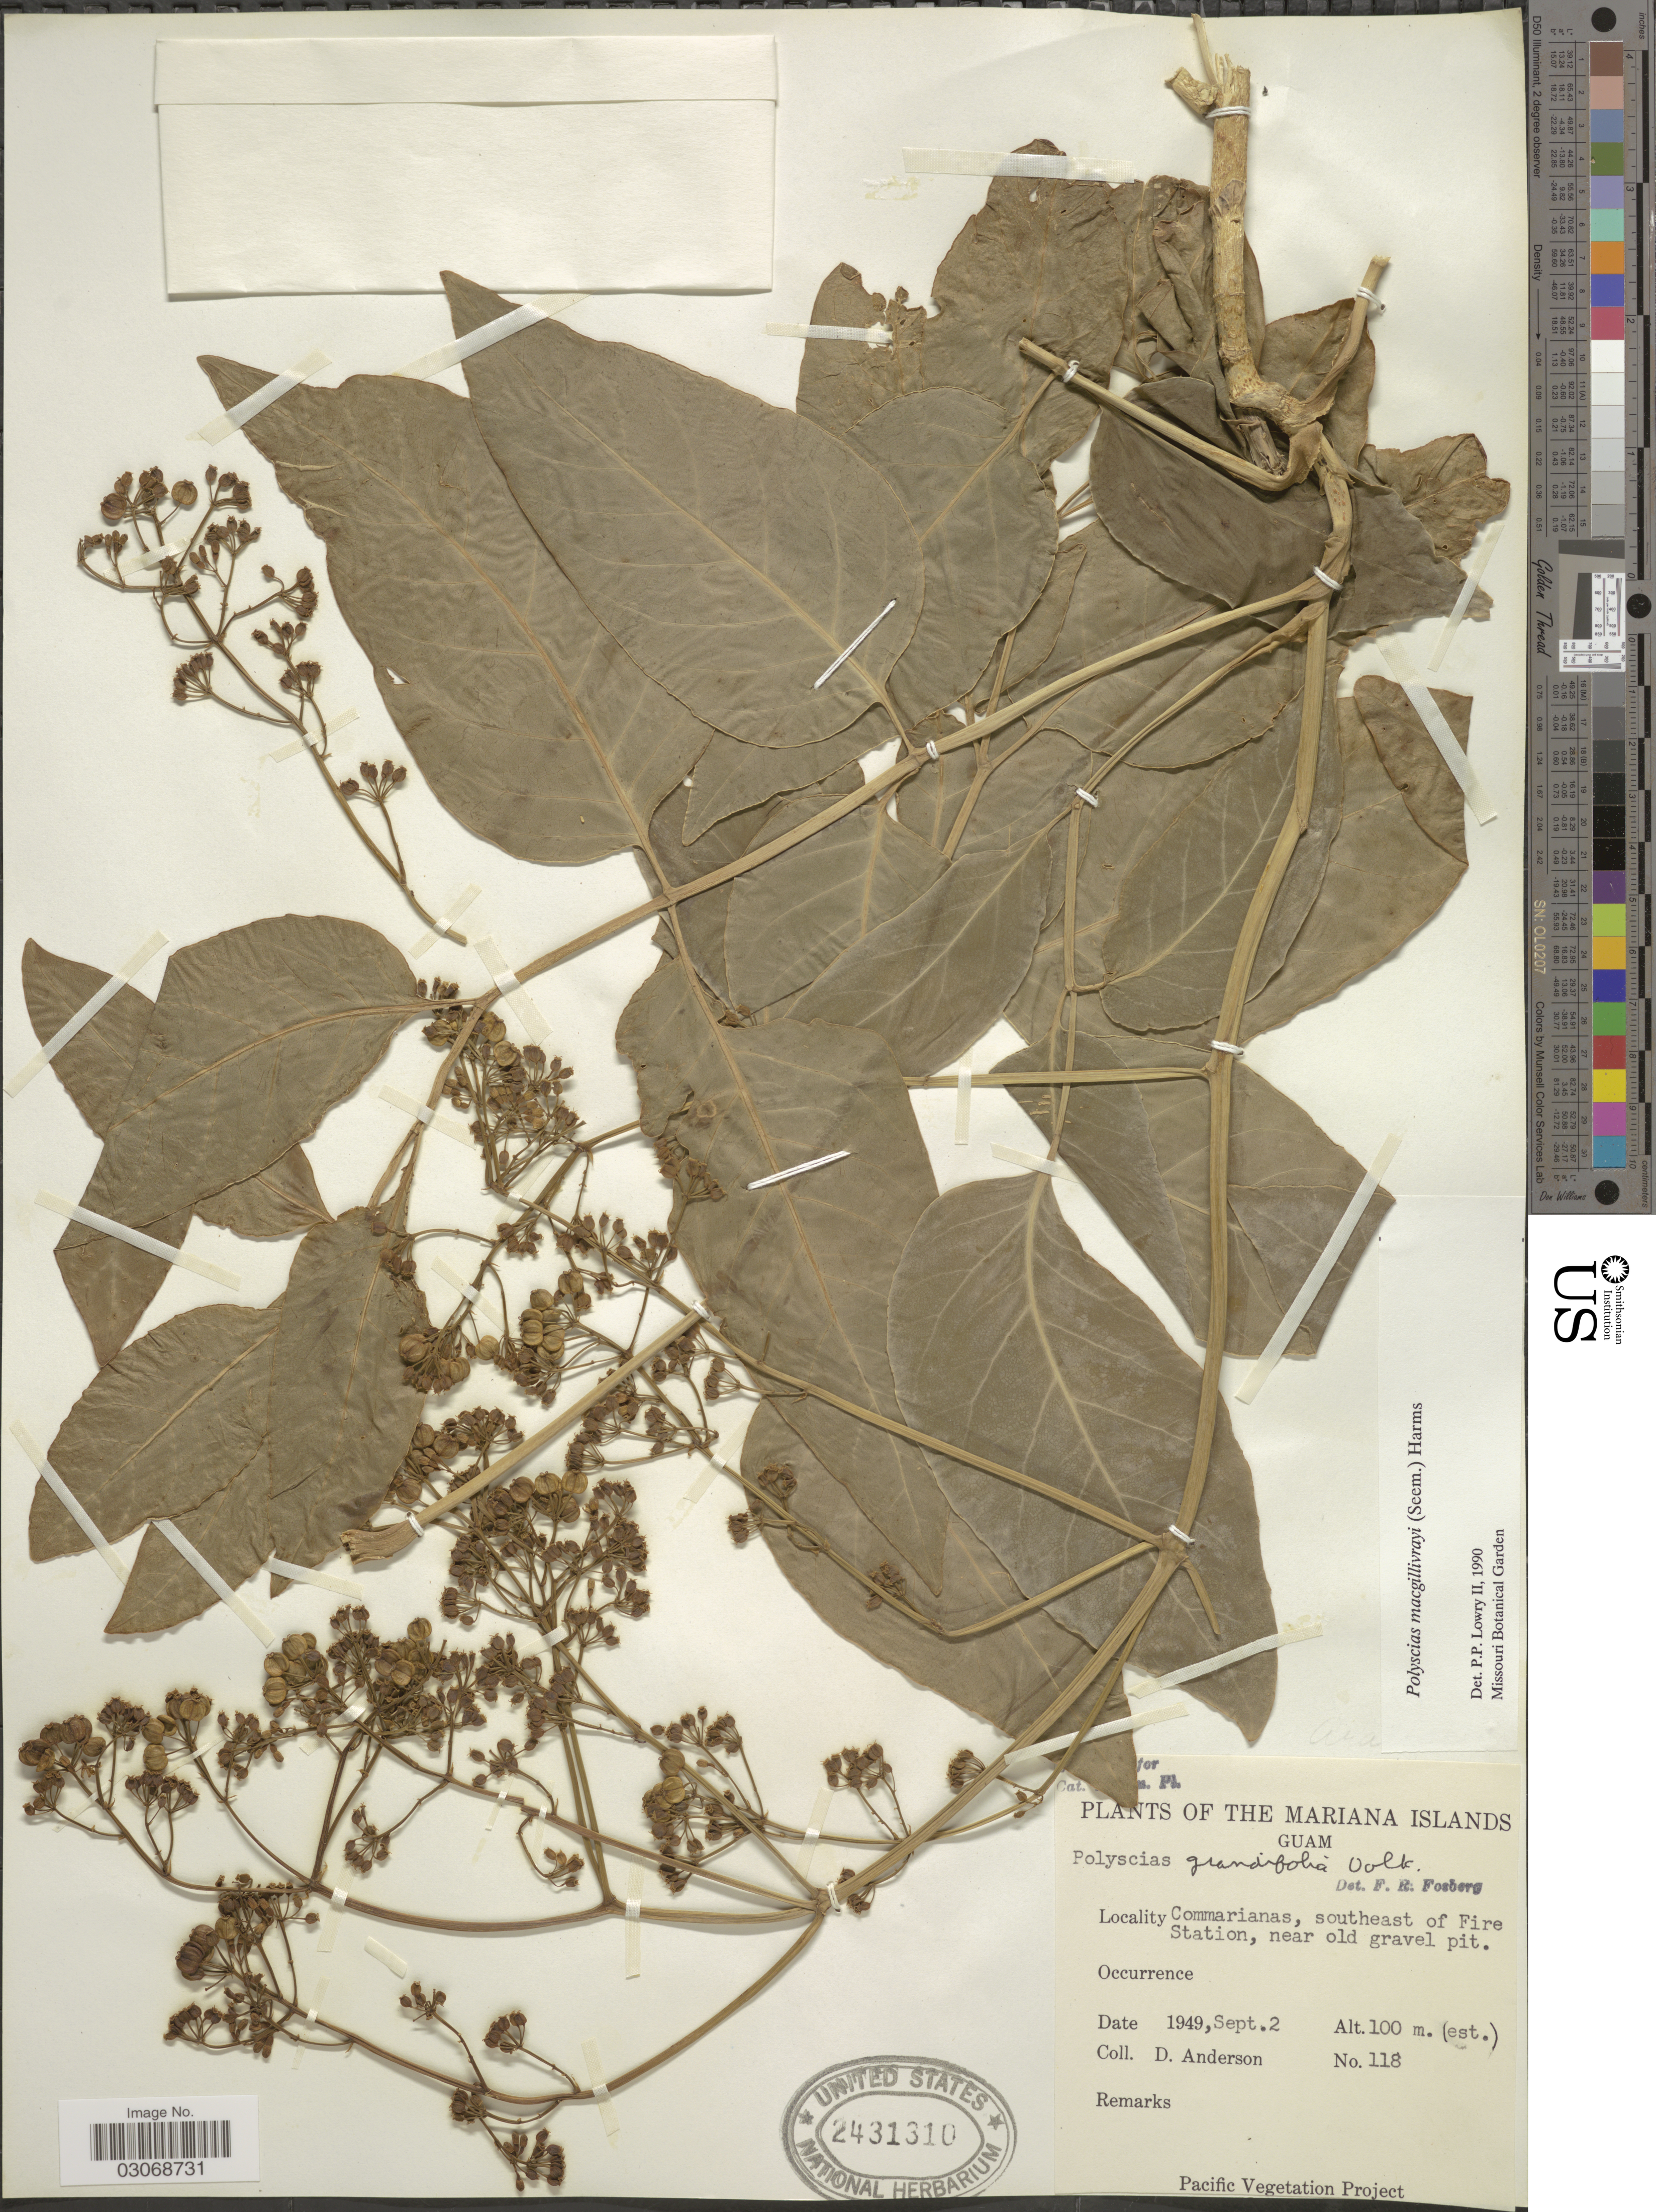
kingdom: Plantae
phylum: Tracheophyta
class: Magnoliopsida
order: Apiales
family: Araliaceae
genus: Polyscias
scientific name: Polyscias macgillivrayi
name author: Harms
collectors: D. Anderson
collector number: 118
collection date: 1949-09-02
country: Guam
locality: The Mariana Islands, Commarianas, southeast of Fire Station, near old gravel pit.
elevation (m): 100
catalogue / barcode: US 2431310